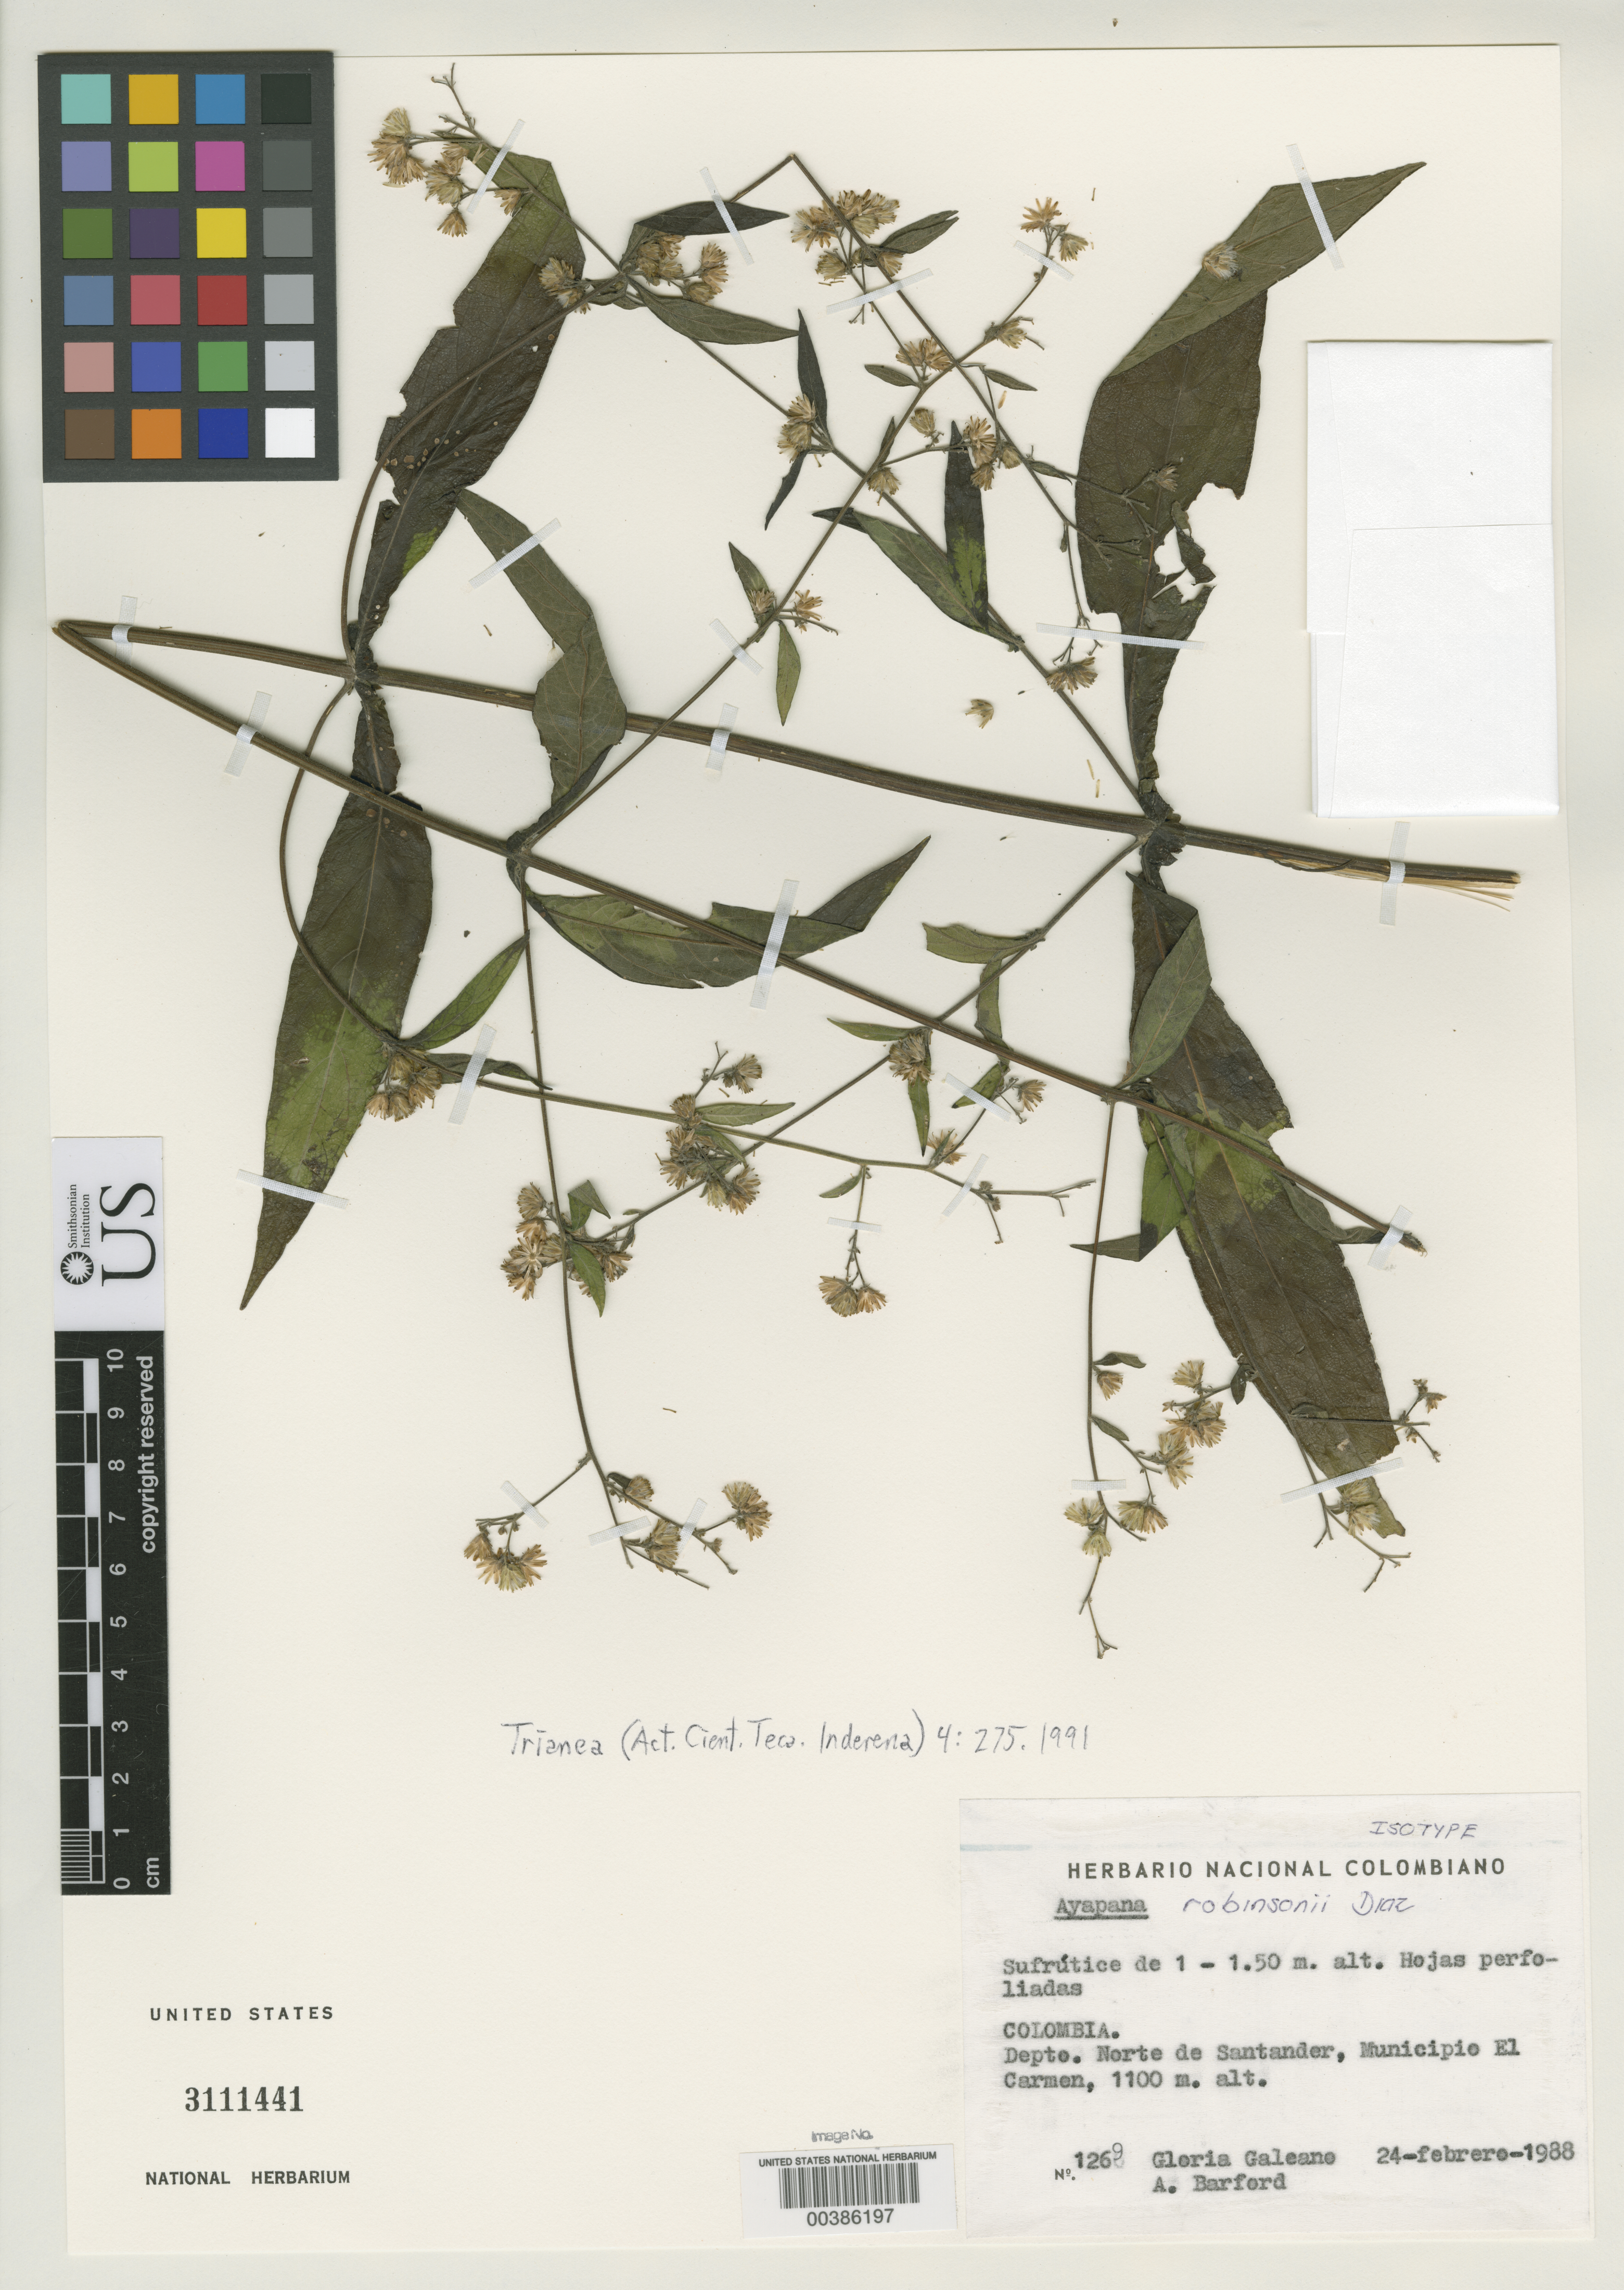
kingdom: Plantae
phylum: Tracheophyta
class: Magnoliopsida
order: Asterales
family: Asteraceae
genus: Ayapana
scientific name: Ayapana robinsonii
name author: S. Díaz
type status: Isotype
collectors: G. A. Galeano & A. Barford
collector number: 1269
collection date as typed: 24 Feb 1988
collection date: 1988-02-24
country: Colombia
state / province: Norte de Santander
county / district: El Carmen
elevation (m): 1100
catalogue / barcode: US 3111441